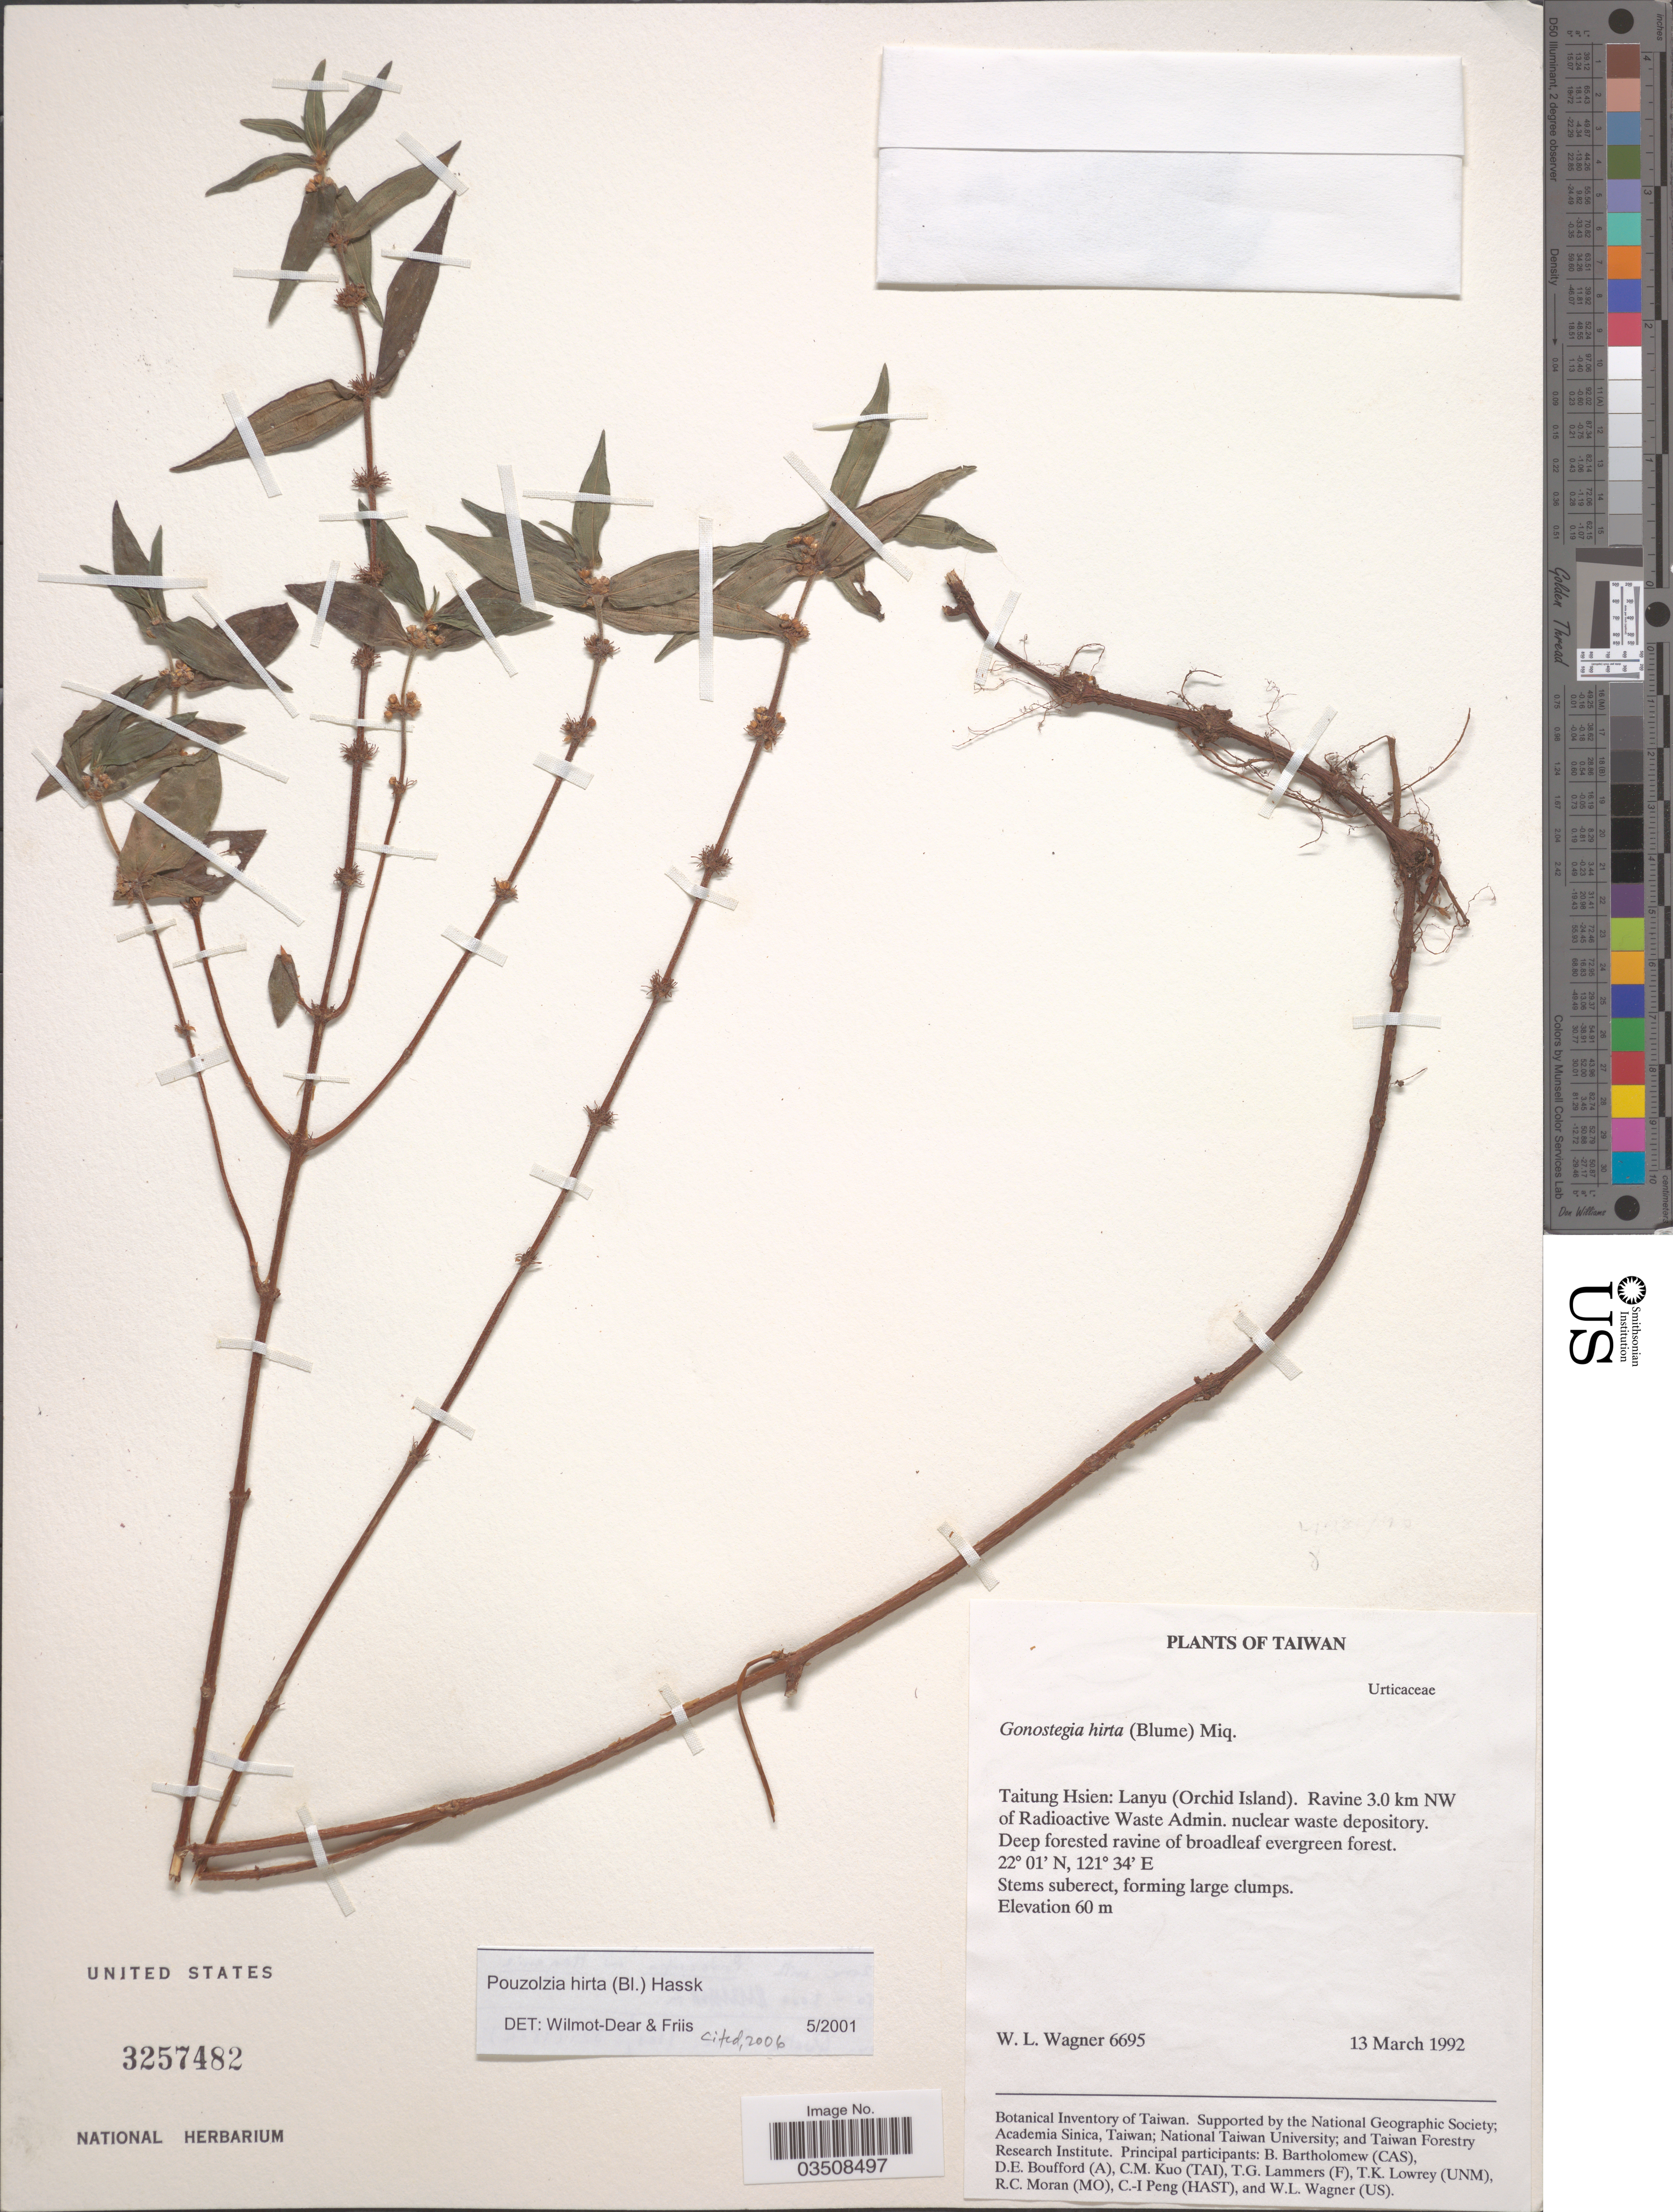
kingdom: Plantae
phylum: Tracheophyta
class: Magnoliopsida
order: Rosales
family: Urticaceae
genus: Gonostegia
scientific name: Gonostegia triandra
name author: (Blume) Miq.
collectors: W. L. Wagner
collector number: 6695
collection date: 1992-03-13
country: Taiwan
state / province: Taitung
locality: Taitung Hsien: Lanyu (Orchid Island). Ravine 3.0 km NW of Radioactive Waste Admin.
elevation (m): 60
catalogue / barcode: US 3257482